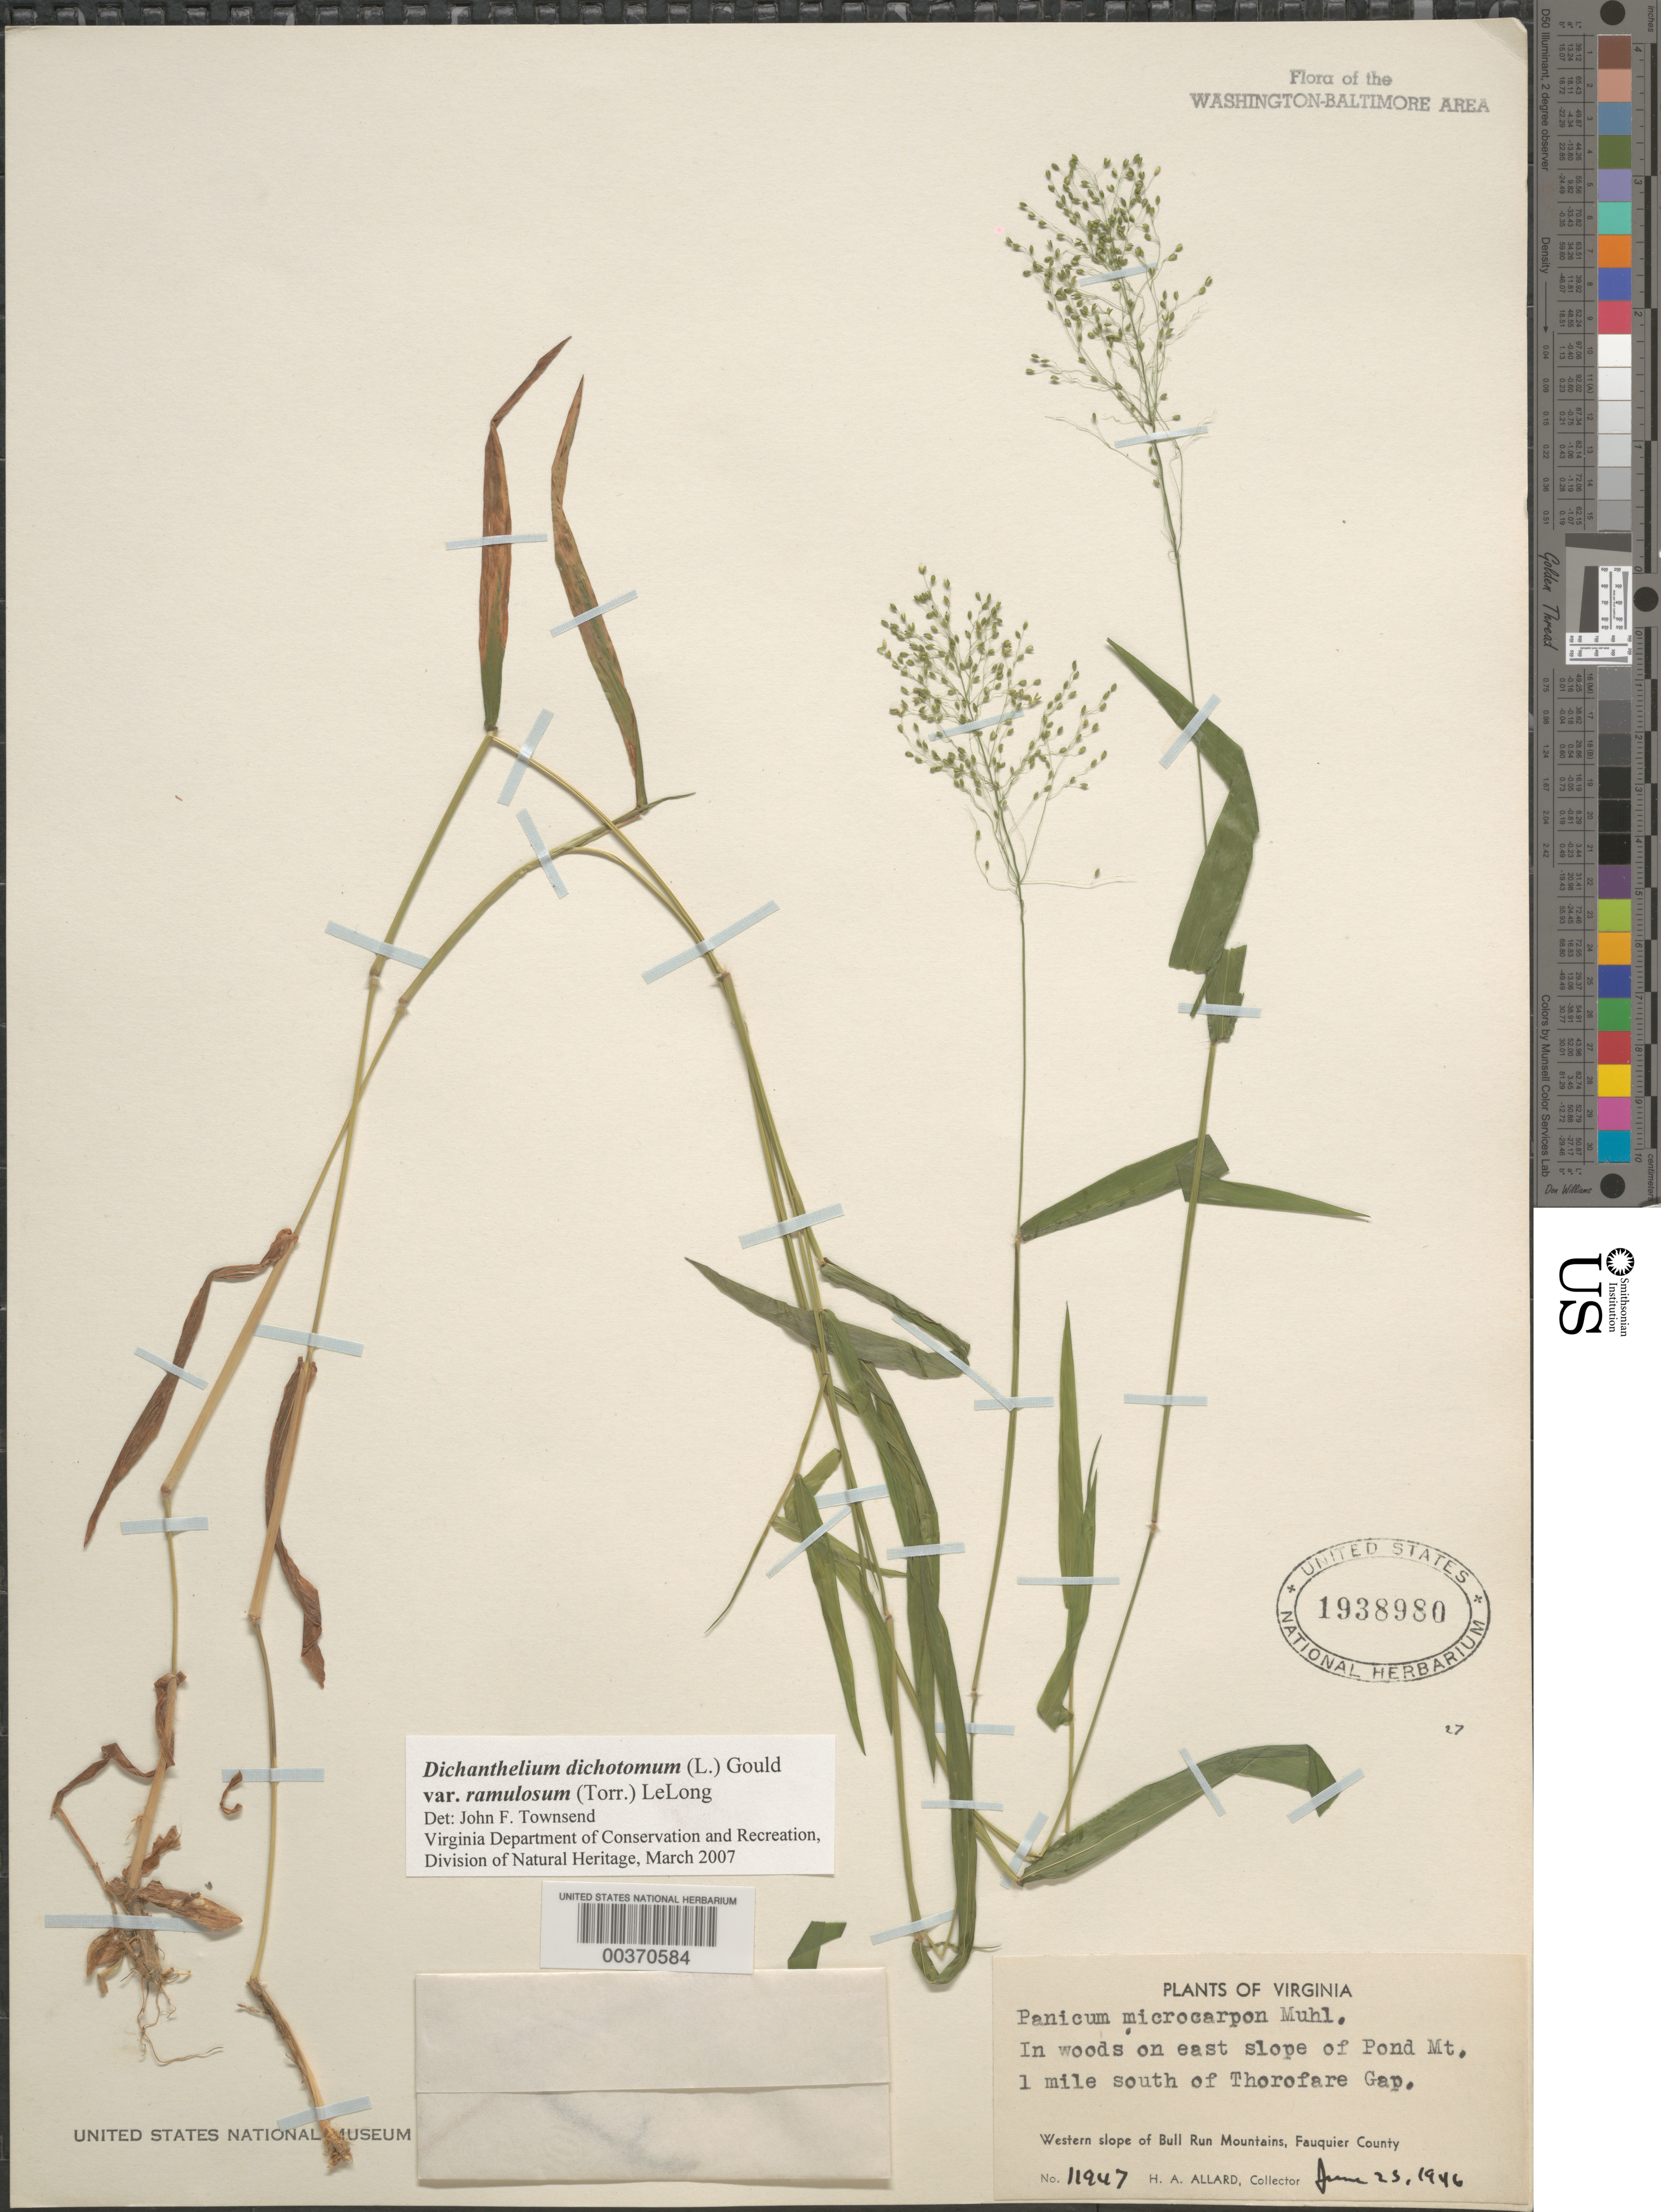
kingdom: Plantae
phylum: Tracheophyta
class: Liliopsida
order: Poales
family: Poaceae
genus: Dichanthelium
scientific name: Dichanthelium dichotomum var. ramulosum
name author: (Torr.) Lelong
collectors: H. A. Allard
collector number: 11947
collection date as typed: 23 Jun 1946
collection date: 1946-06-23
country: United States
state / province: Virginia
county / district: Fauquier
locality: South of Thorofare Gap, Pond Mountains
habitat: In woods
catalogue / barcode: US 1938980